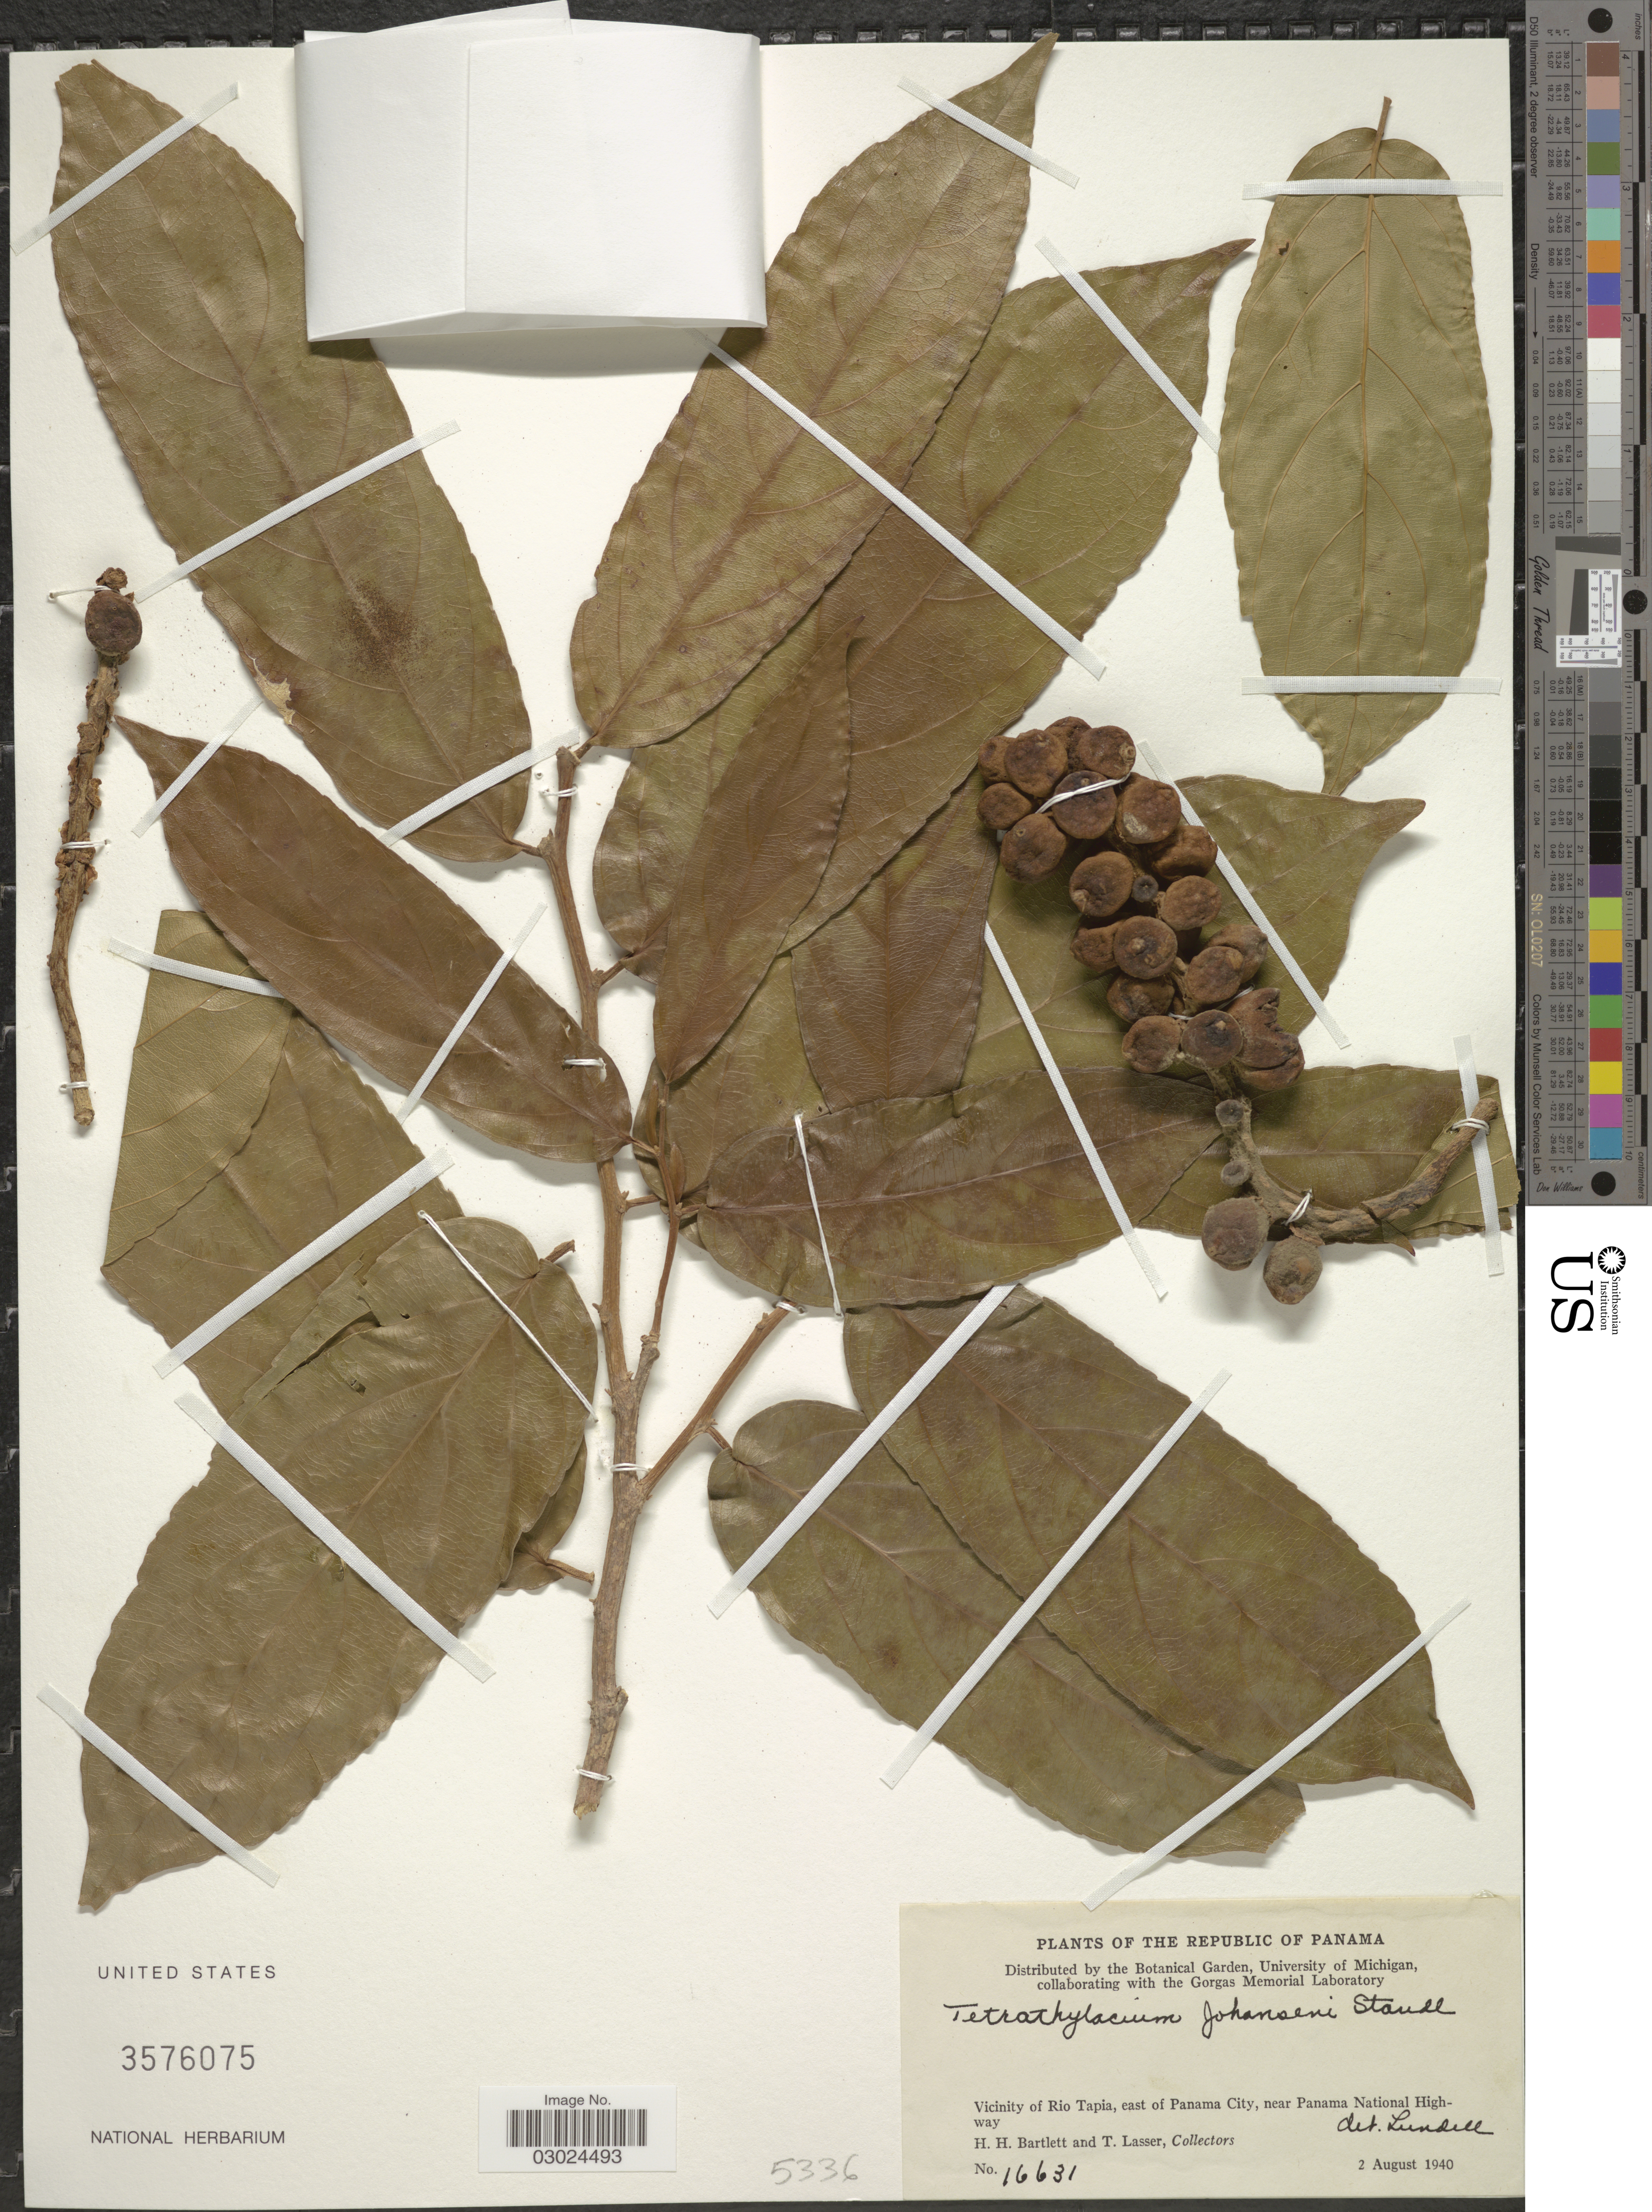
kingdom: Plantae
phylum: Tracheophyta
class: Magnoliopsida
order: Malpighiales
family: Salicaceae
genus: Tetrathylacium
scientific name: Tetrathylacium johansenii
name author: Standl.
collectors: H. H. Bartlett & T. Lasser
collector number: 16631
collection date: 1940-08-02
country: Panama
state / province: Panamá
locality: Vicinity of Rio Tapia, east of Panama City, near Panama National Highway.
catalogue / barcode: US 3576075